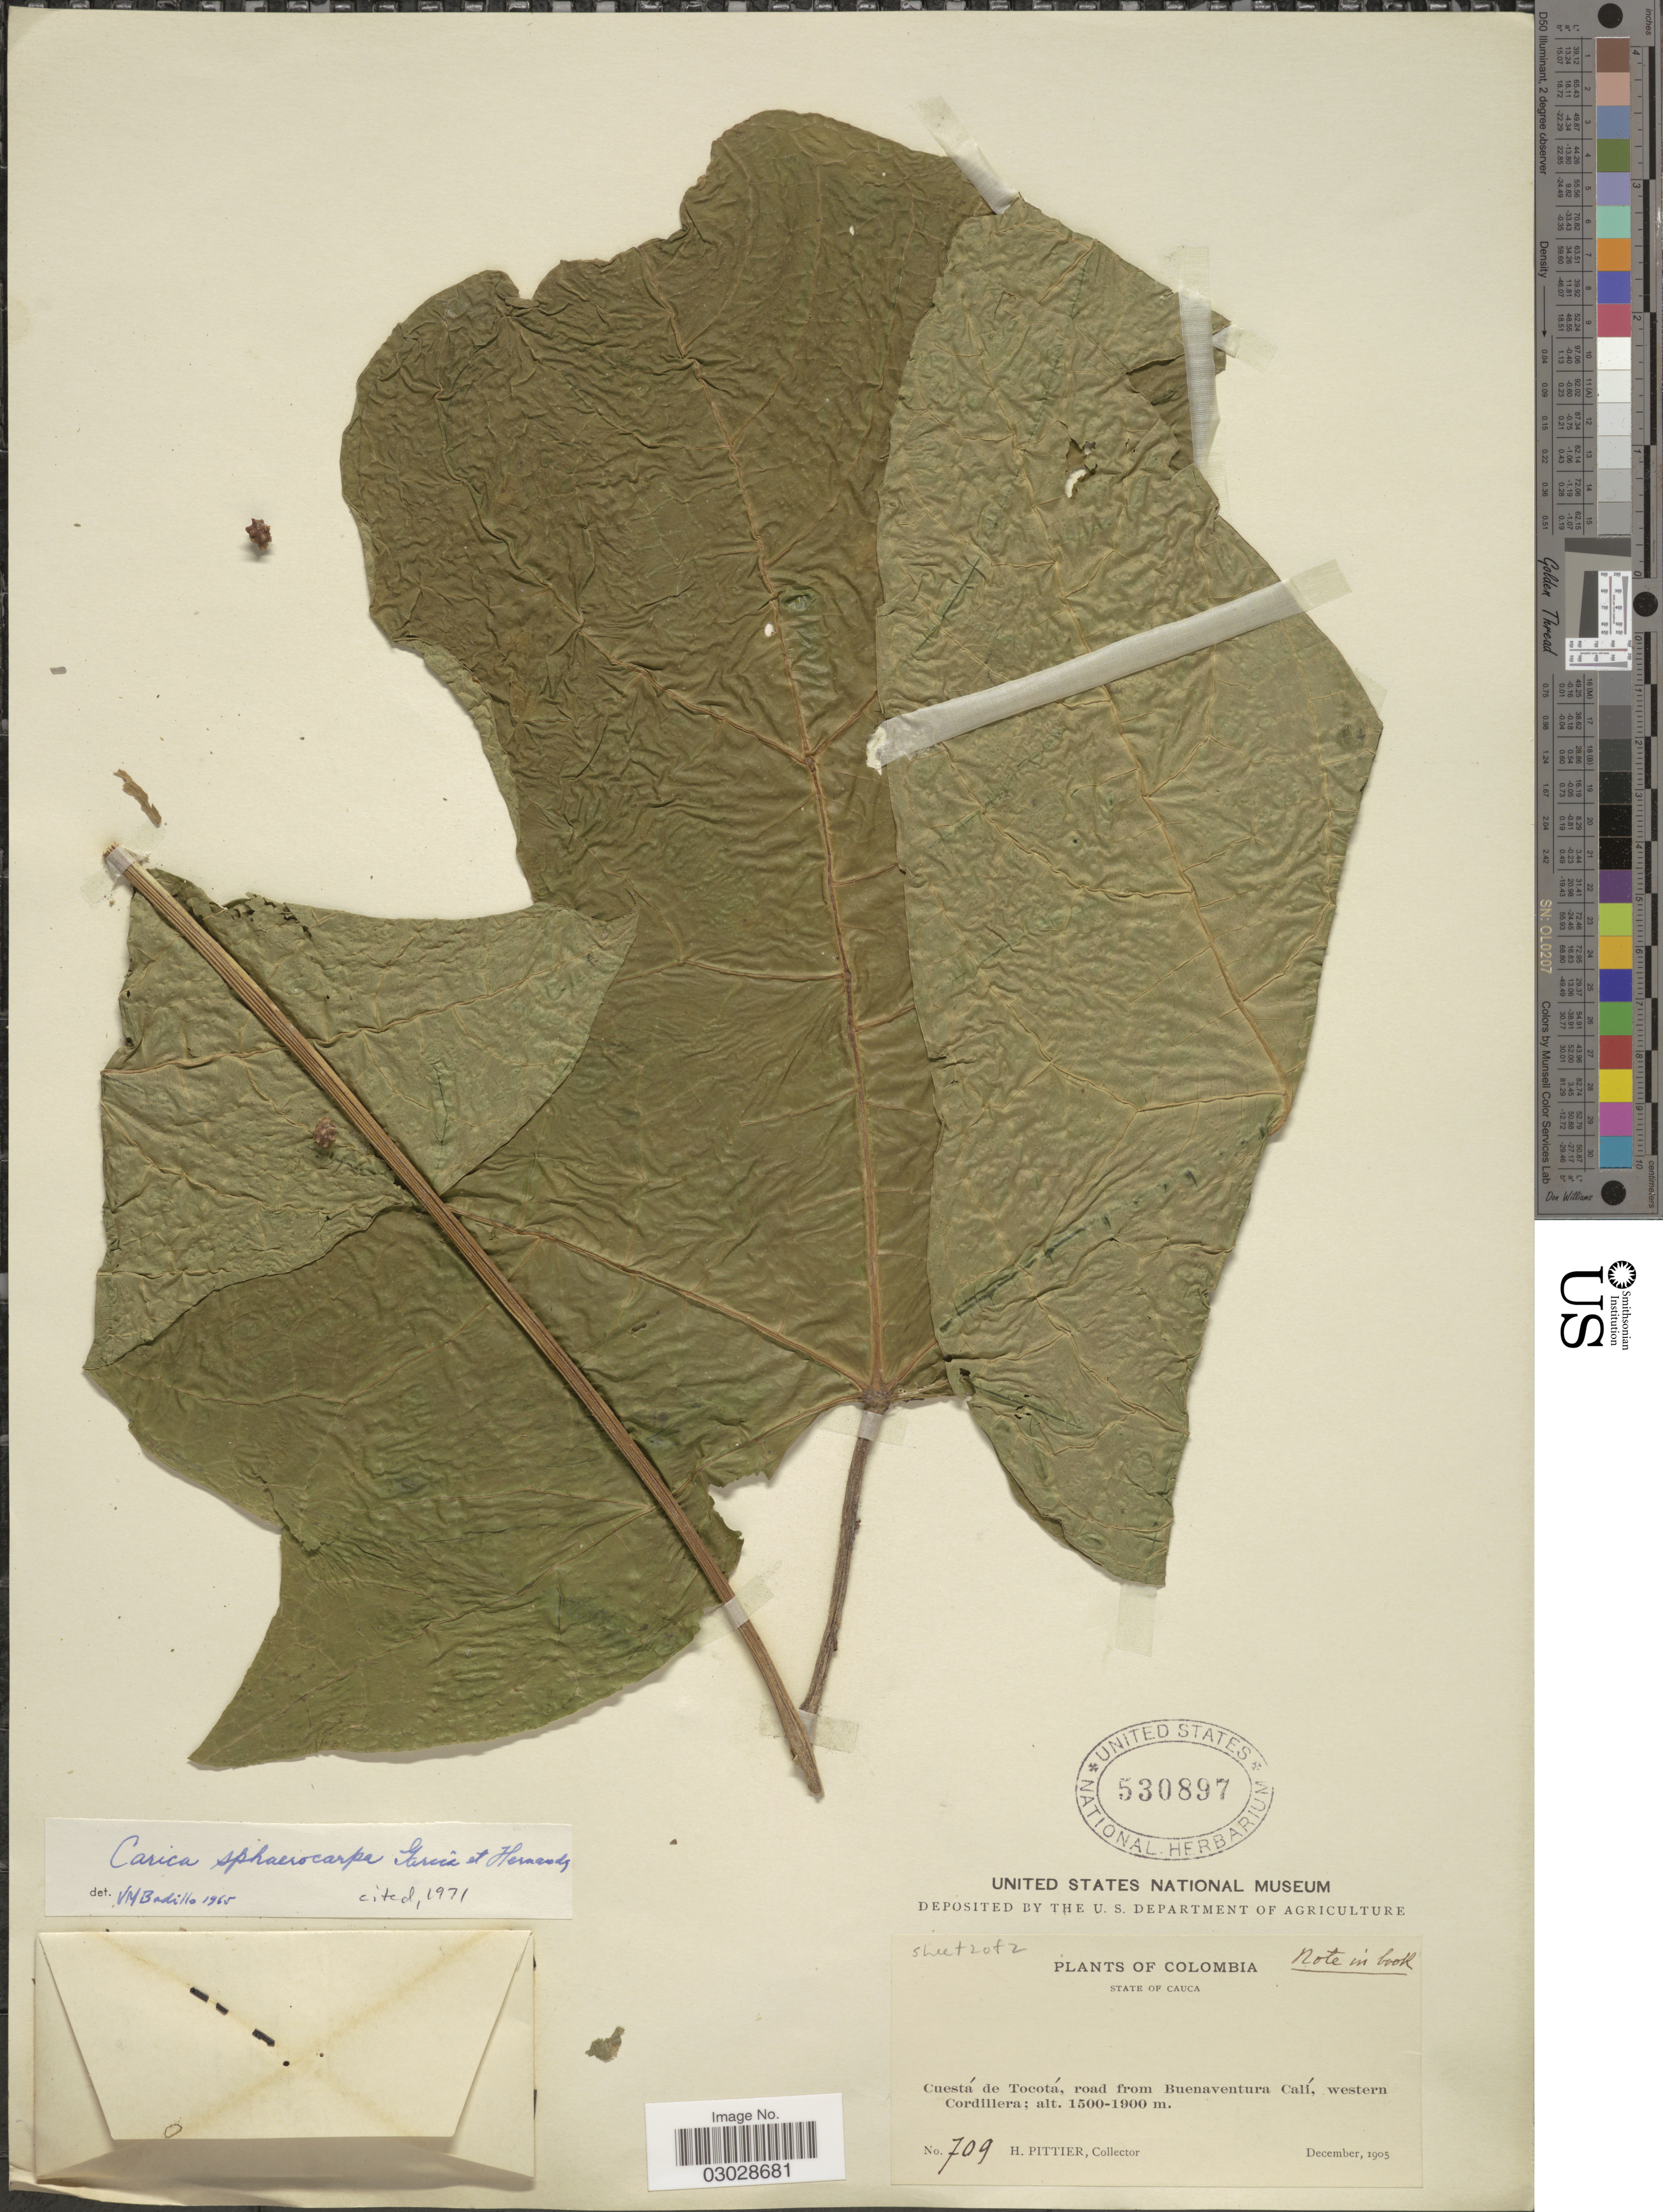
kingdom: Plantae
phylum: Tracheophyta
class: Magnoliopsida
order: Brassicales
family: Caricaceae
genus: Vasconcellea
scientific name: Vasconcellea sphaerocarpa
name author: (García-Barr. & Hern. Cam.) V.M. Badillo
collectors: H. F. Pittier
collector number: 709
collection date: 1905-12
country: Colombia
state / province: Cauca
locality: Cuestá de Tocotá, road from Buenaventura Calí, western Cordillera.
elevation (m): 1500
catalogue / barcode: US 530897